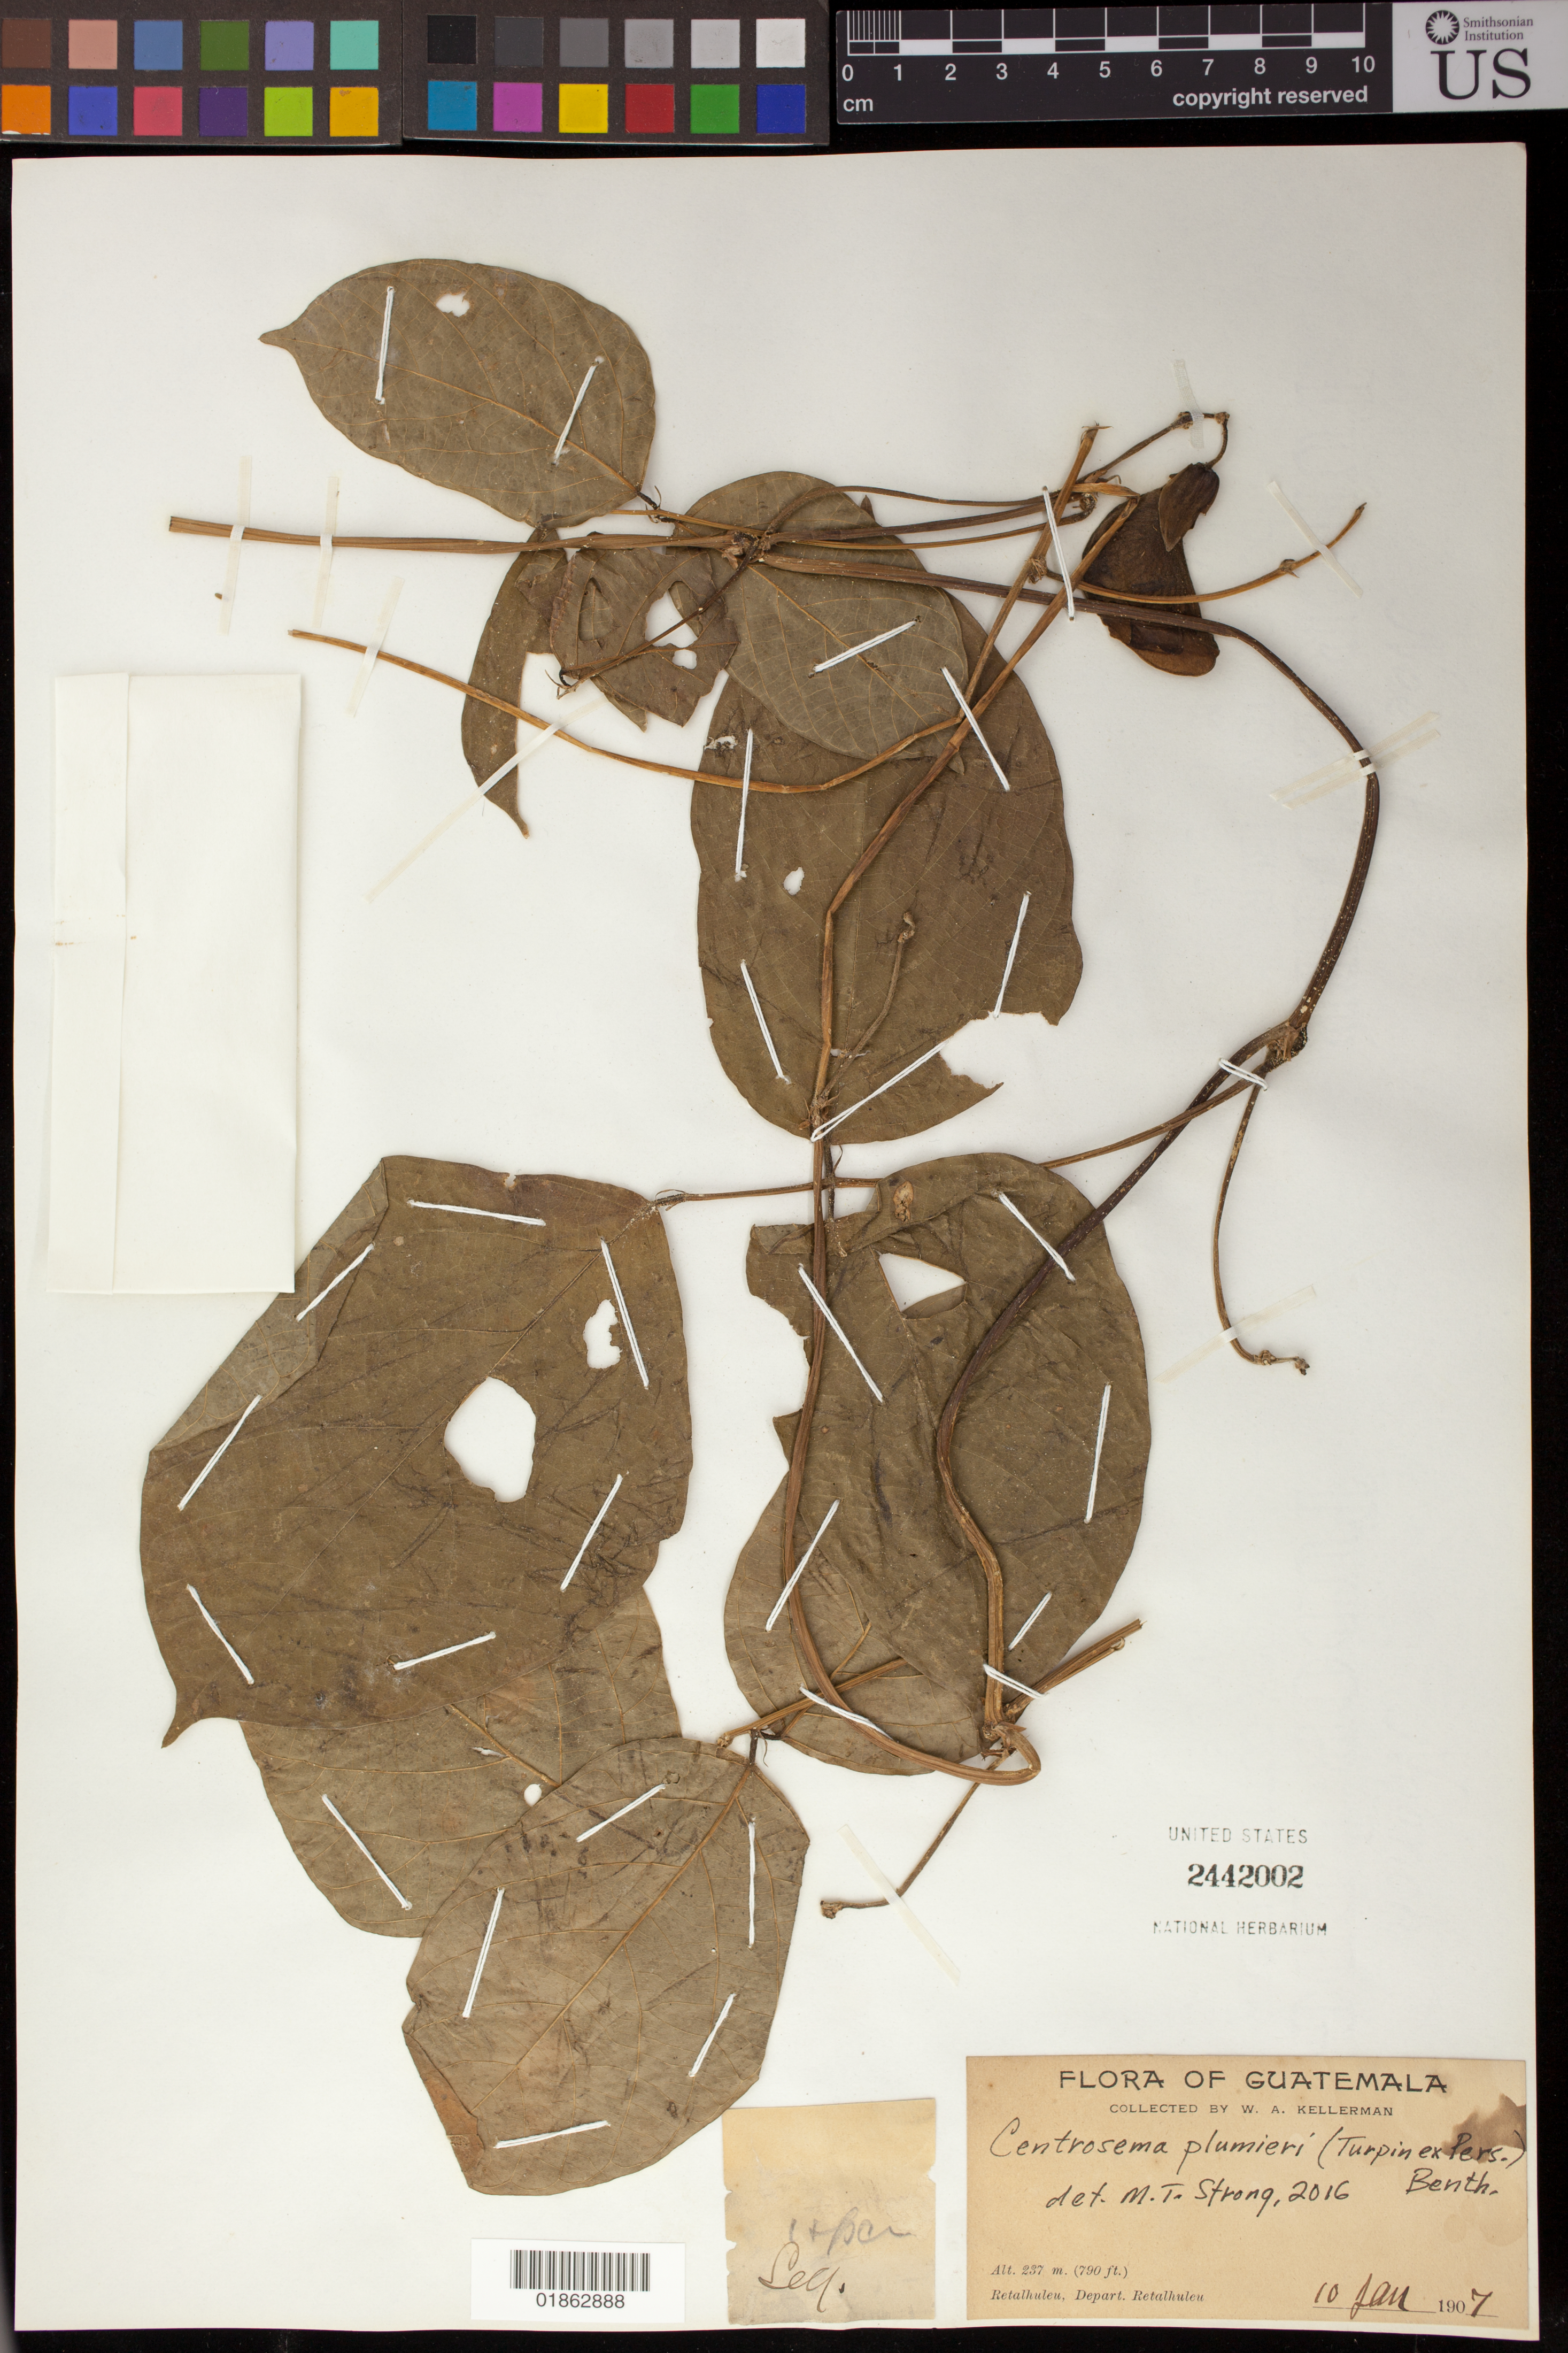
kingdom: Plantae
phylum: Tracheophyta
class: Magnoliopsida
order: Fabales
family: Fabaceae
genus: Centrosema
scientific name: Centrosema plumieri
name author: (Turpin ex Pers.) Benth.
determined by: Strong, M. T., (US), Smithsonian Institution - National Museum of Natural History (UNITED STATES)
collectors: W. A. Kellerman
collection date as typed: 10 Jan 1907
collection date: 1907-01-10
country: Guatemala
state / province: Retalhuleu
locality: Retalhuleu, Depart. Retalhuleu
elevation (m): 237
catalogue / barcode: US 2442002